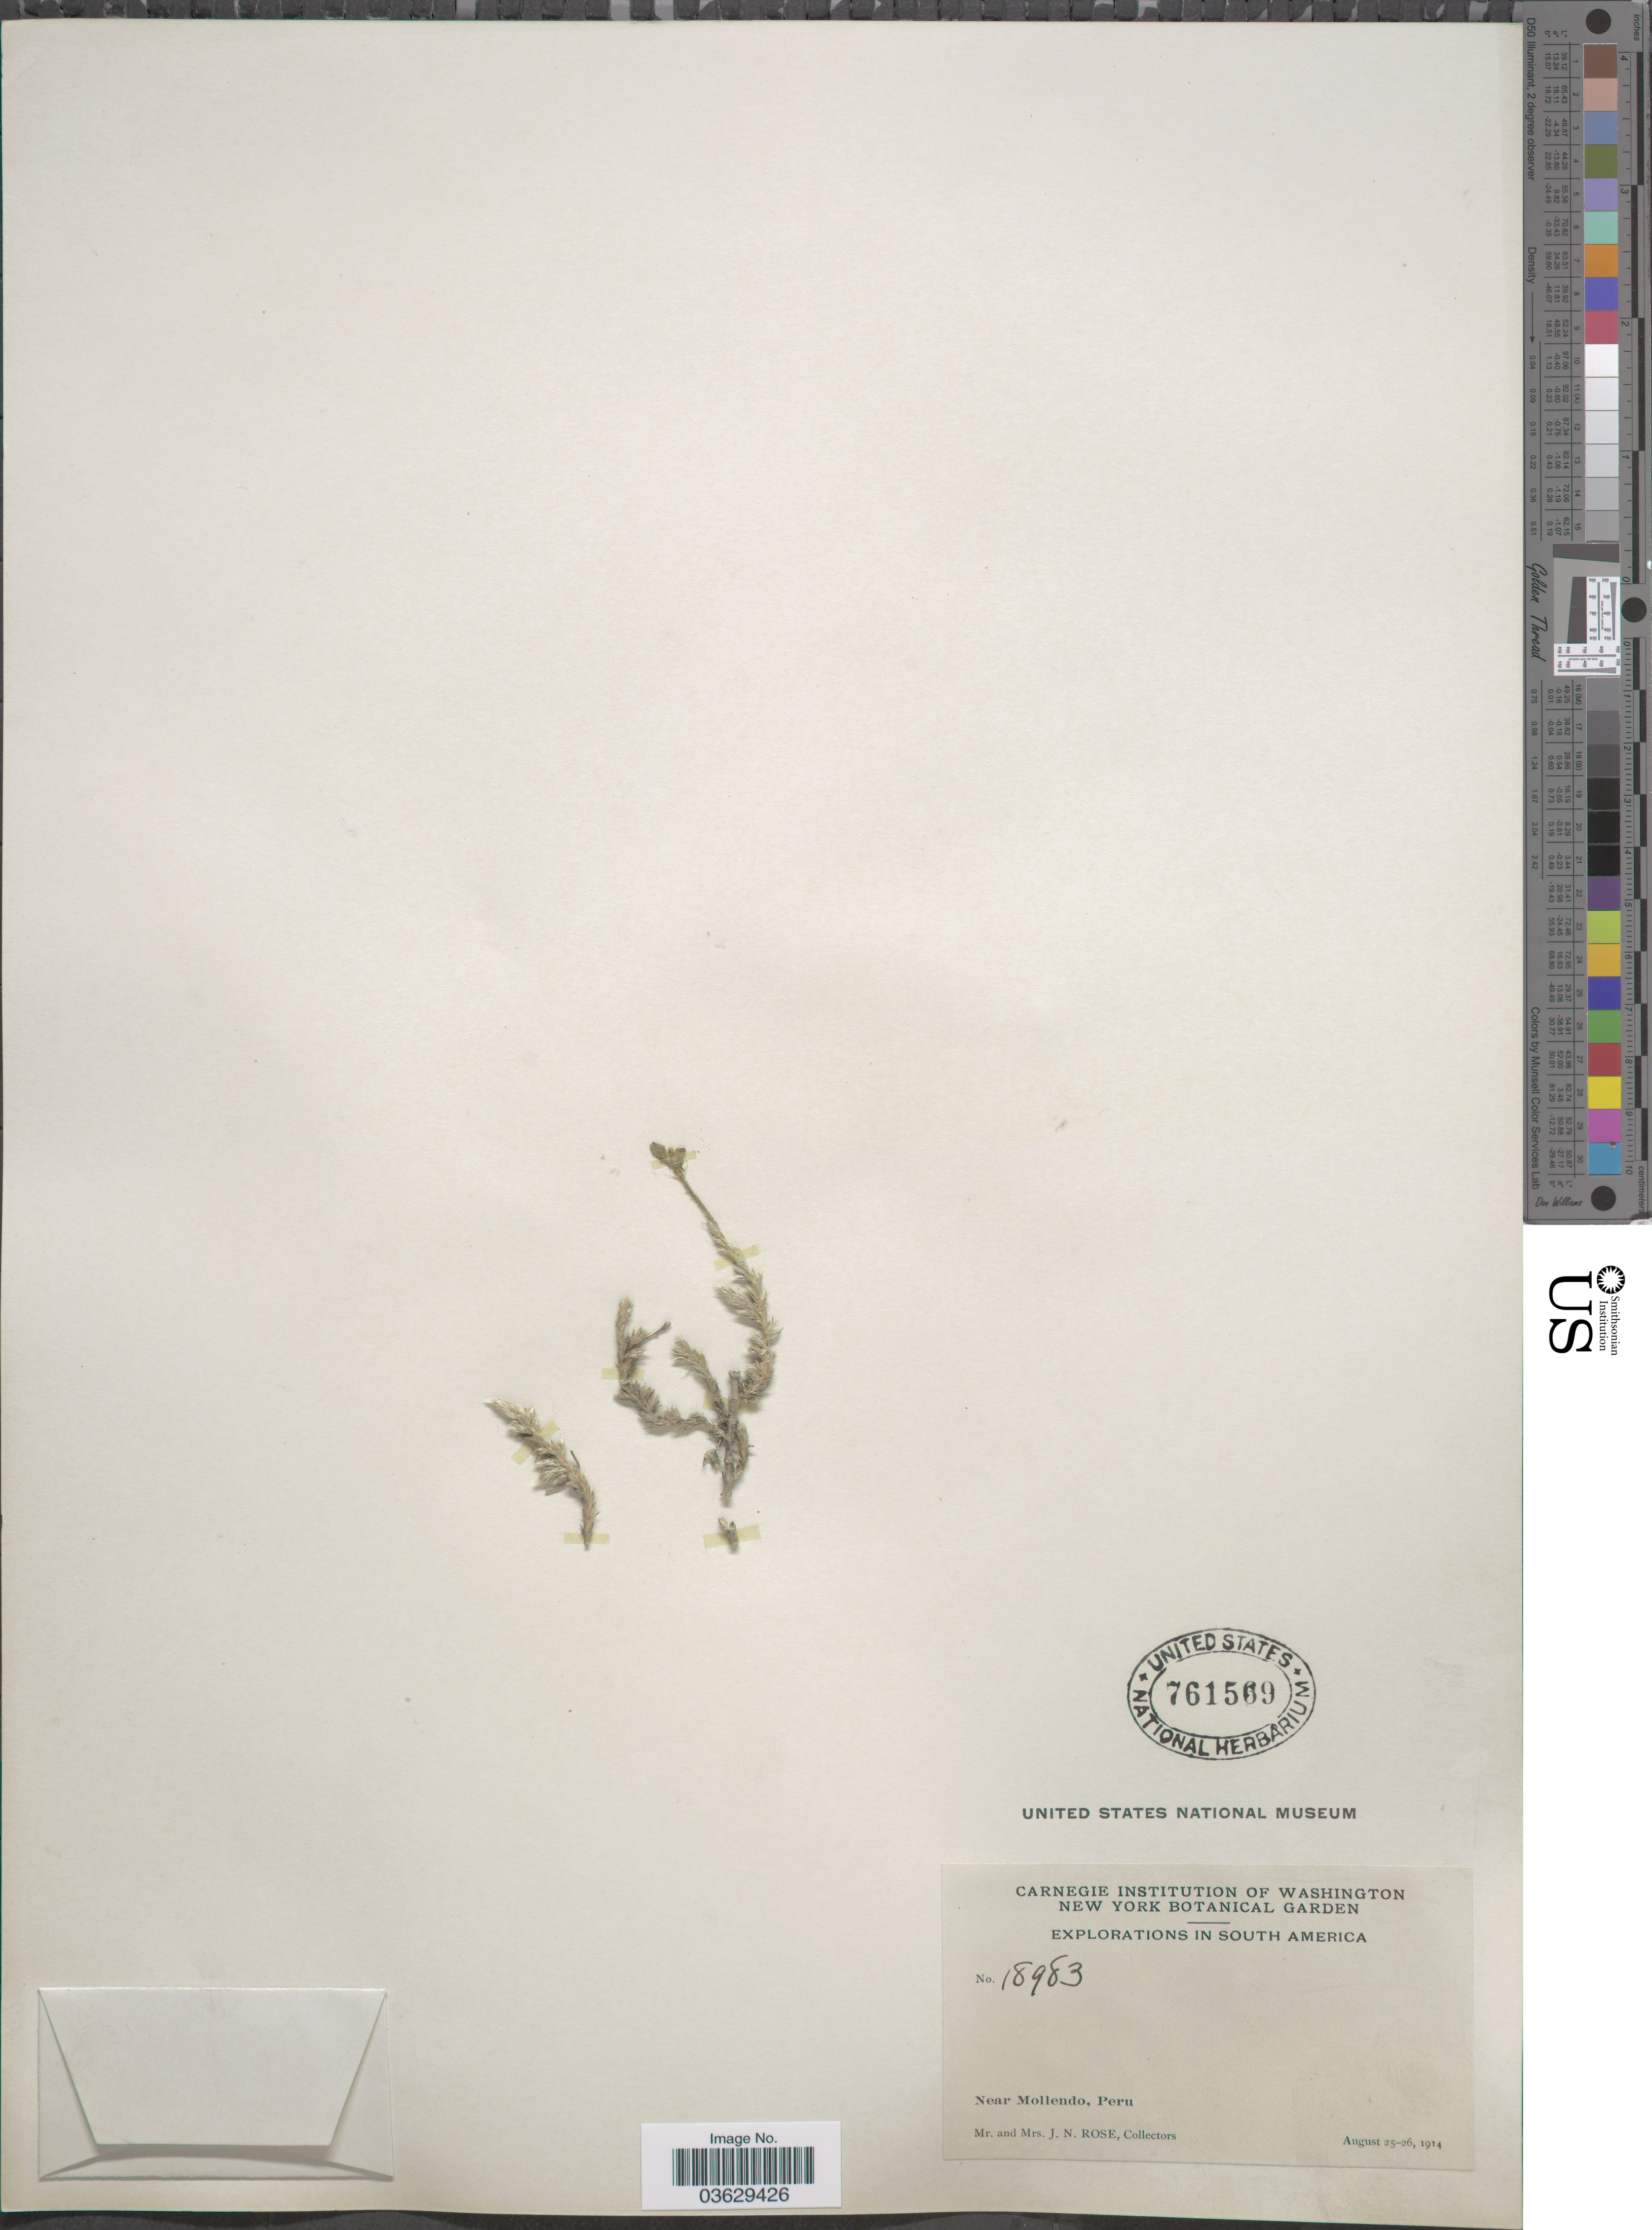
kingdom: Plantae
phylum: Tracheophyta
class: Magnoliopsida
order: Caryophyllales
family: Caryophyllaceae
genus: Cardionema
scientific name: Cardionema ramosissimum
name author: (Weinm.) A. Nelson & J.F. Macbr.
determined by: U.S. National Herbarium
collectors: J. N. Rose & L. B. Rose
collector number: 18983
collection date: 1914-08-25/1914-08-26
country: Peru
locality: Near Mollendo.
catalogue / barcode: US 761569